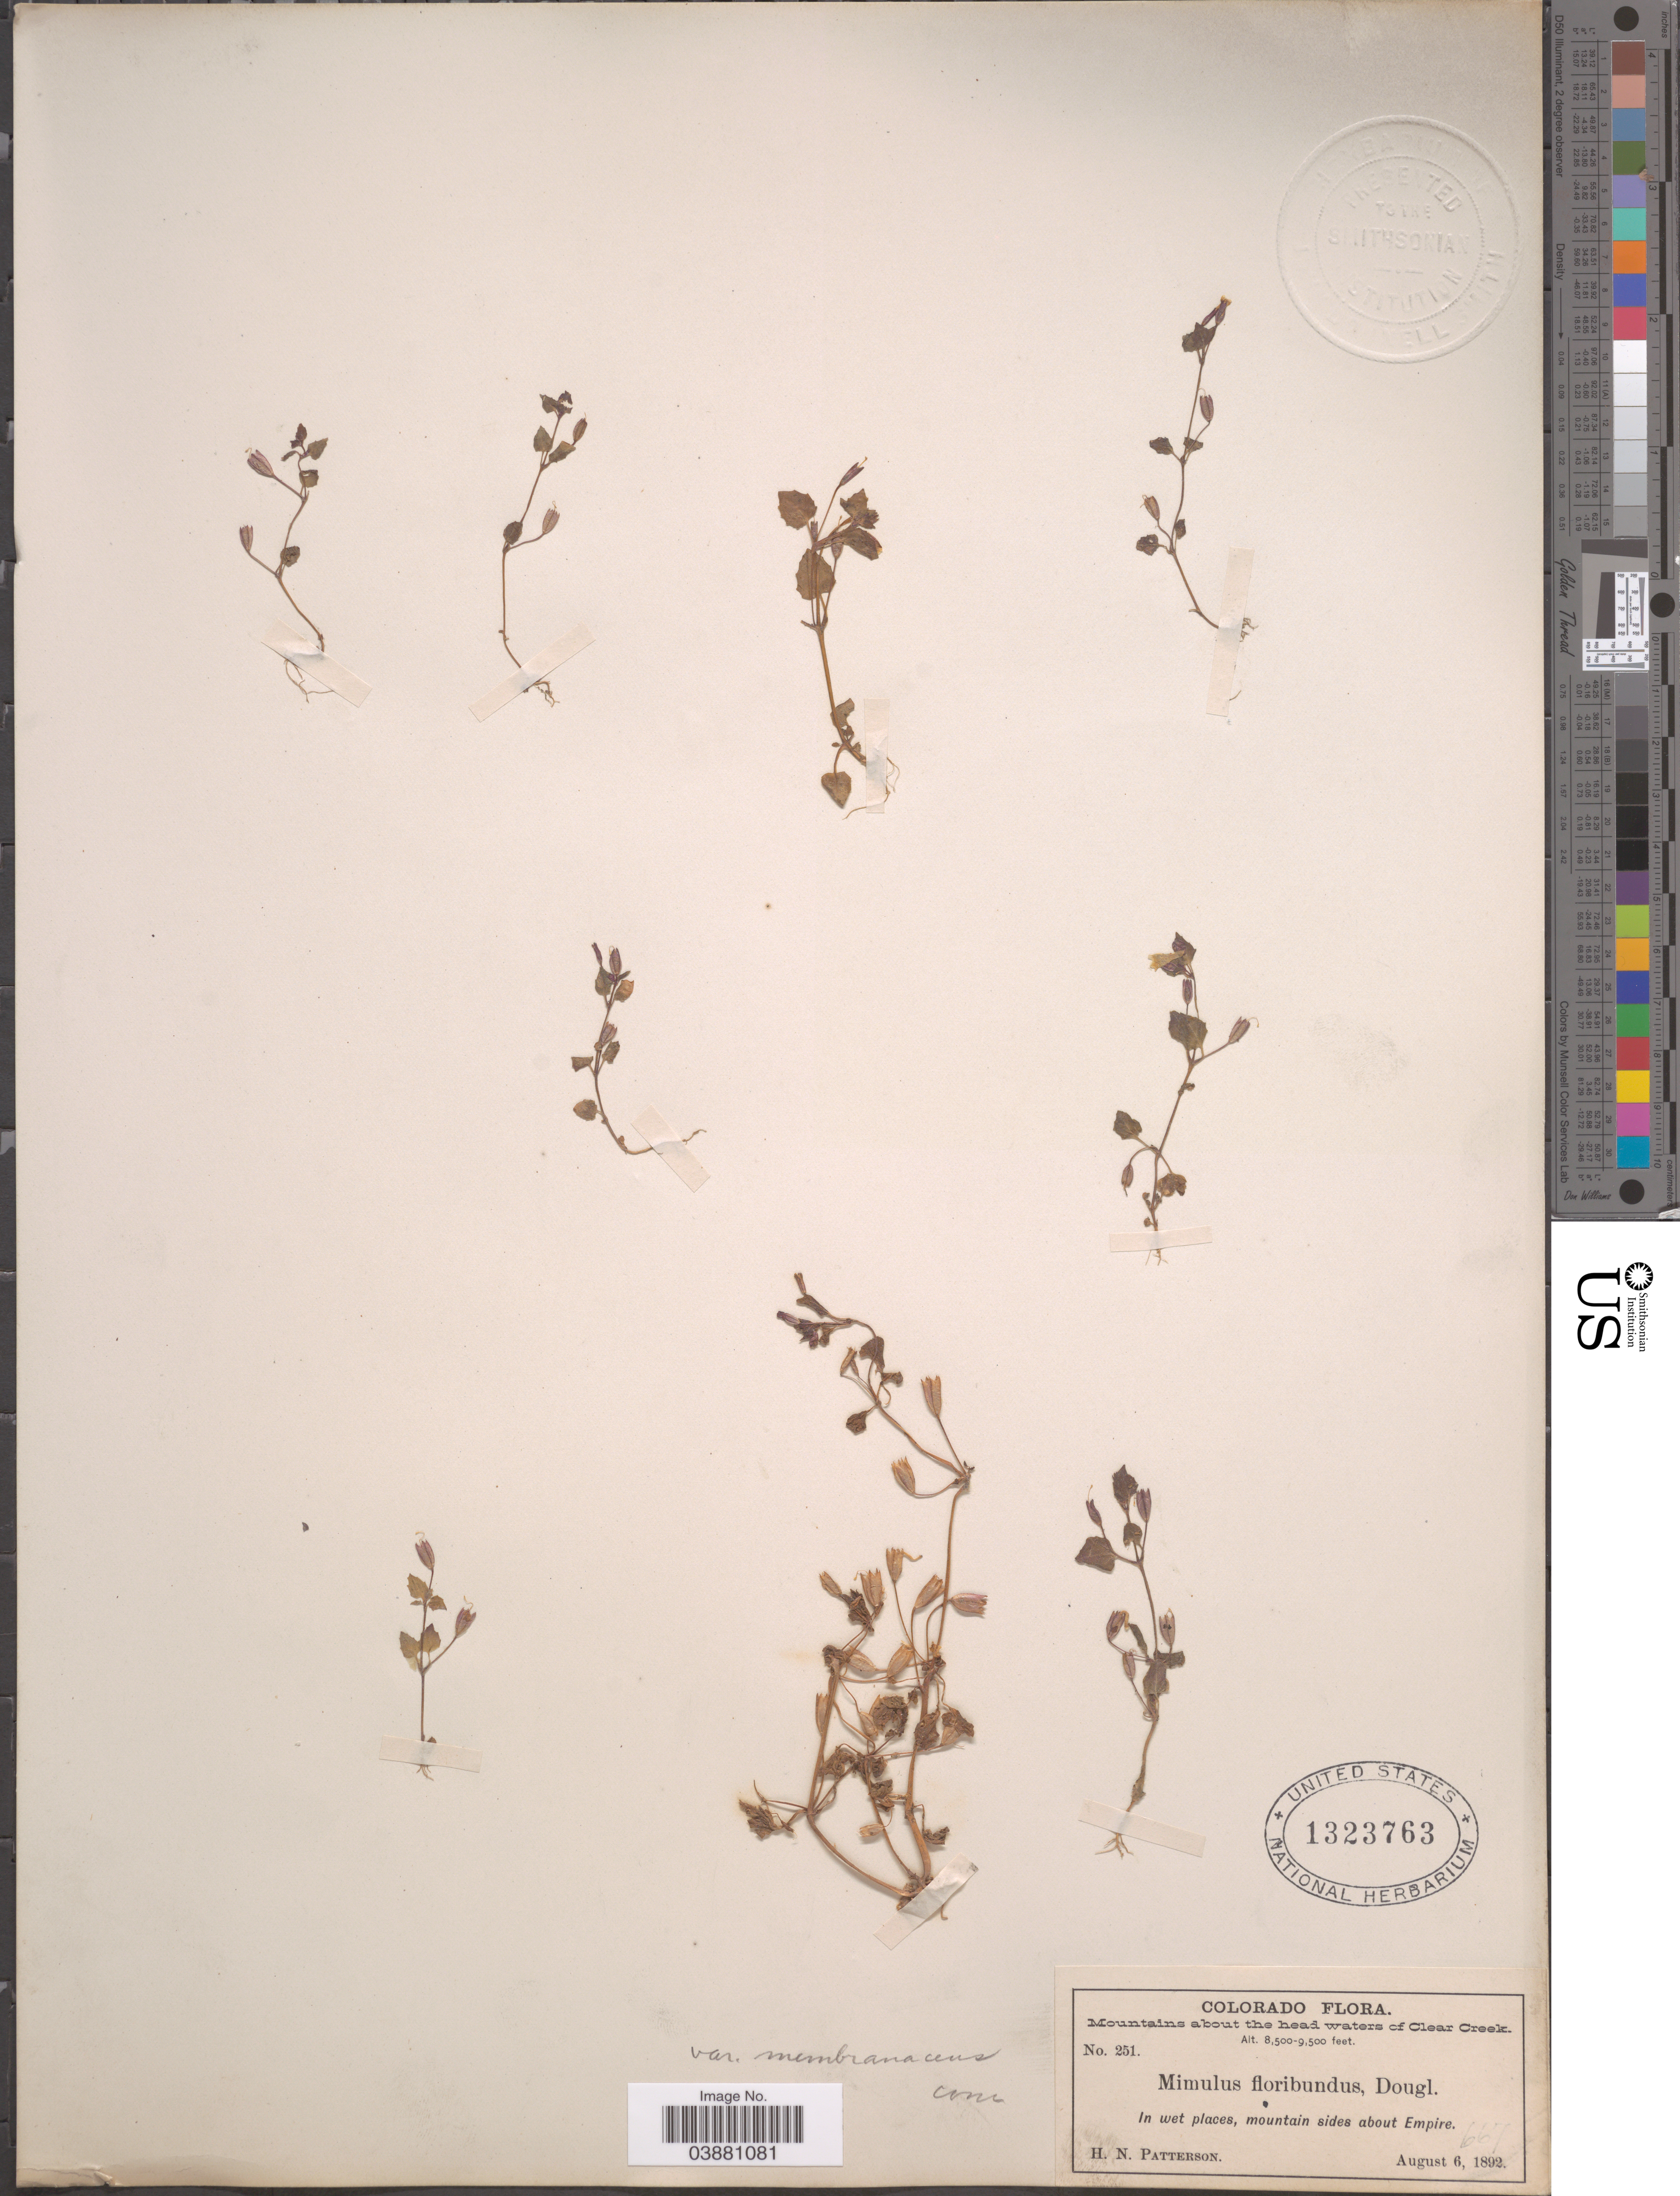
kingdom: Plantae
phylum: Tracheophyta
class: Magnoliopsida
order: Lamiales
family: Phrymaceae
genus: Mimulus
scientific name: Mimulus floribundus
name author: Douglas ex Lindl.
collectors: H. N. Patterson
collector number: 251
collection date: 1892-08-06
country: United States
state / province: Colorado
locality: Mountains about the head waters of Clear Creek. Mountain sides about Empire.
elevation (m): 2591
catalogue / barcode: US 1323763